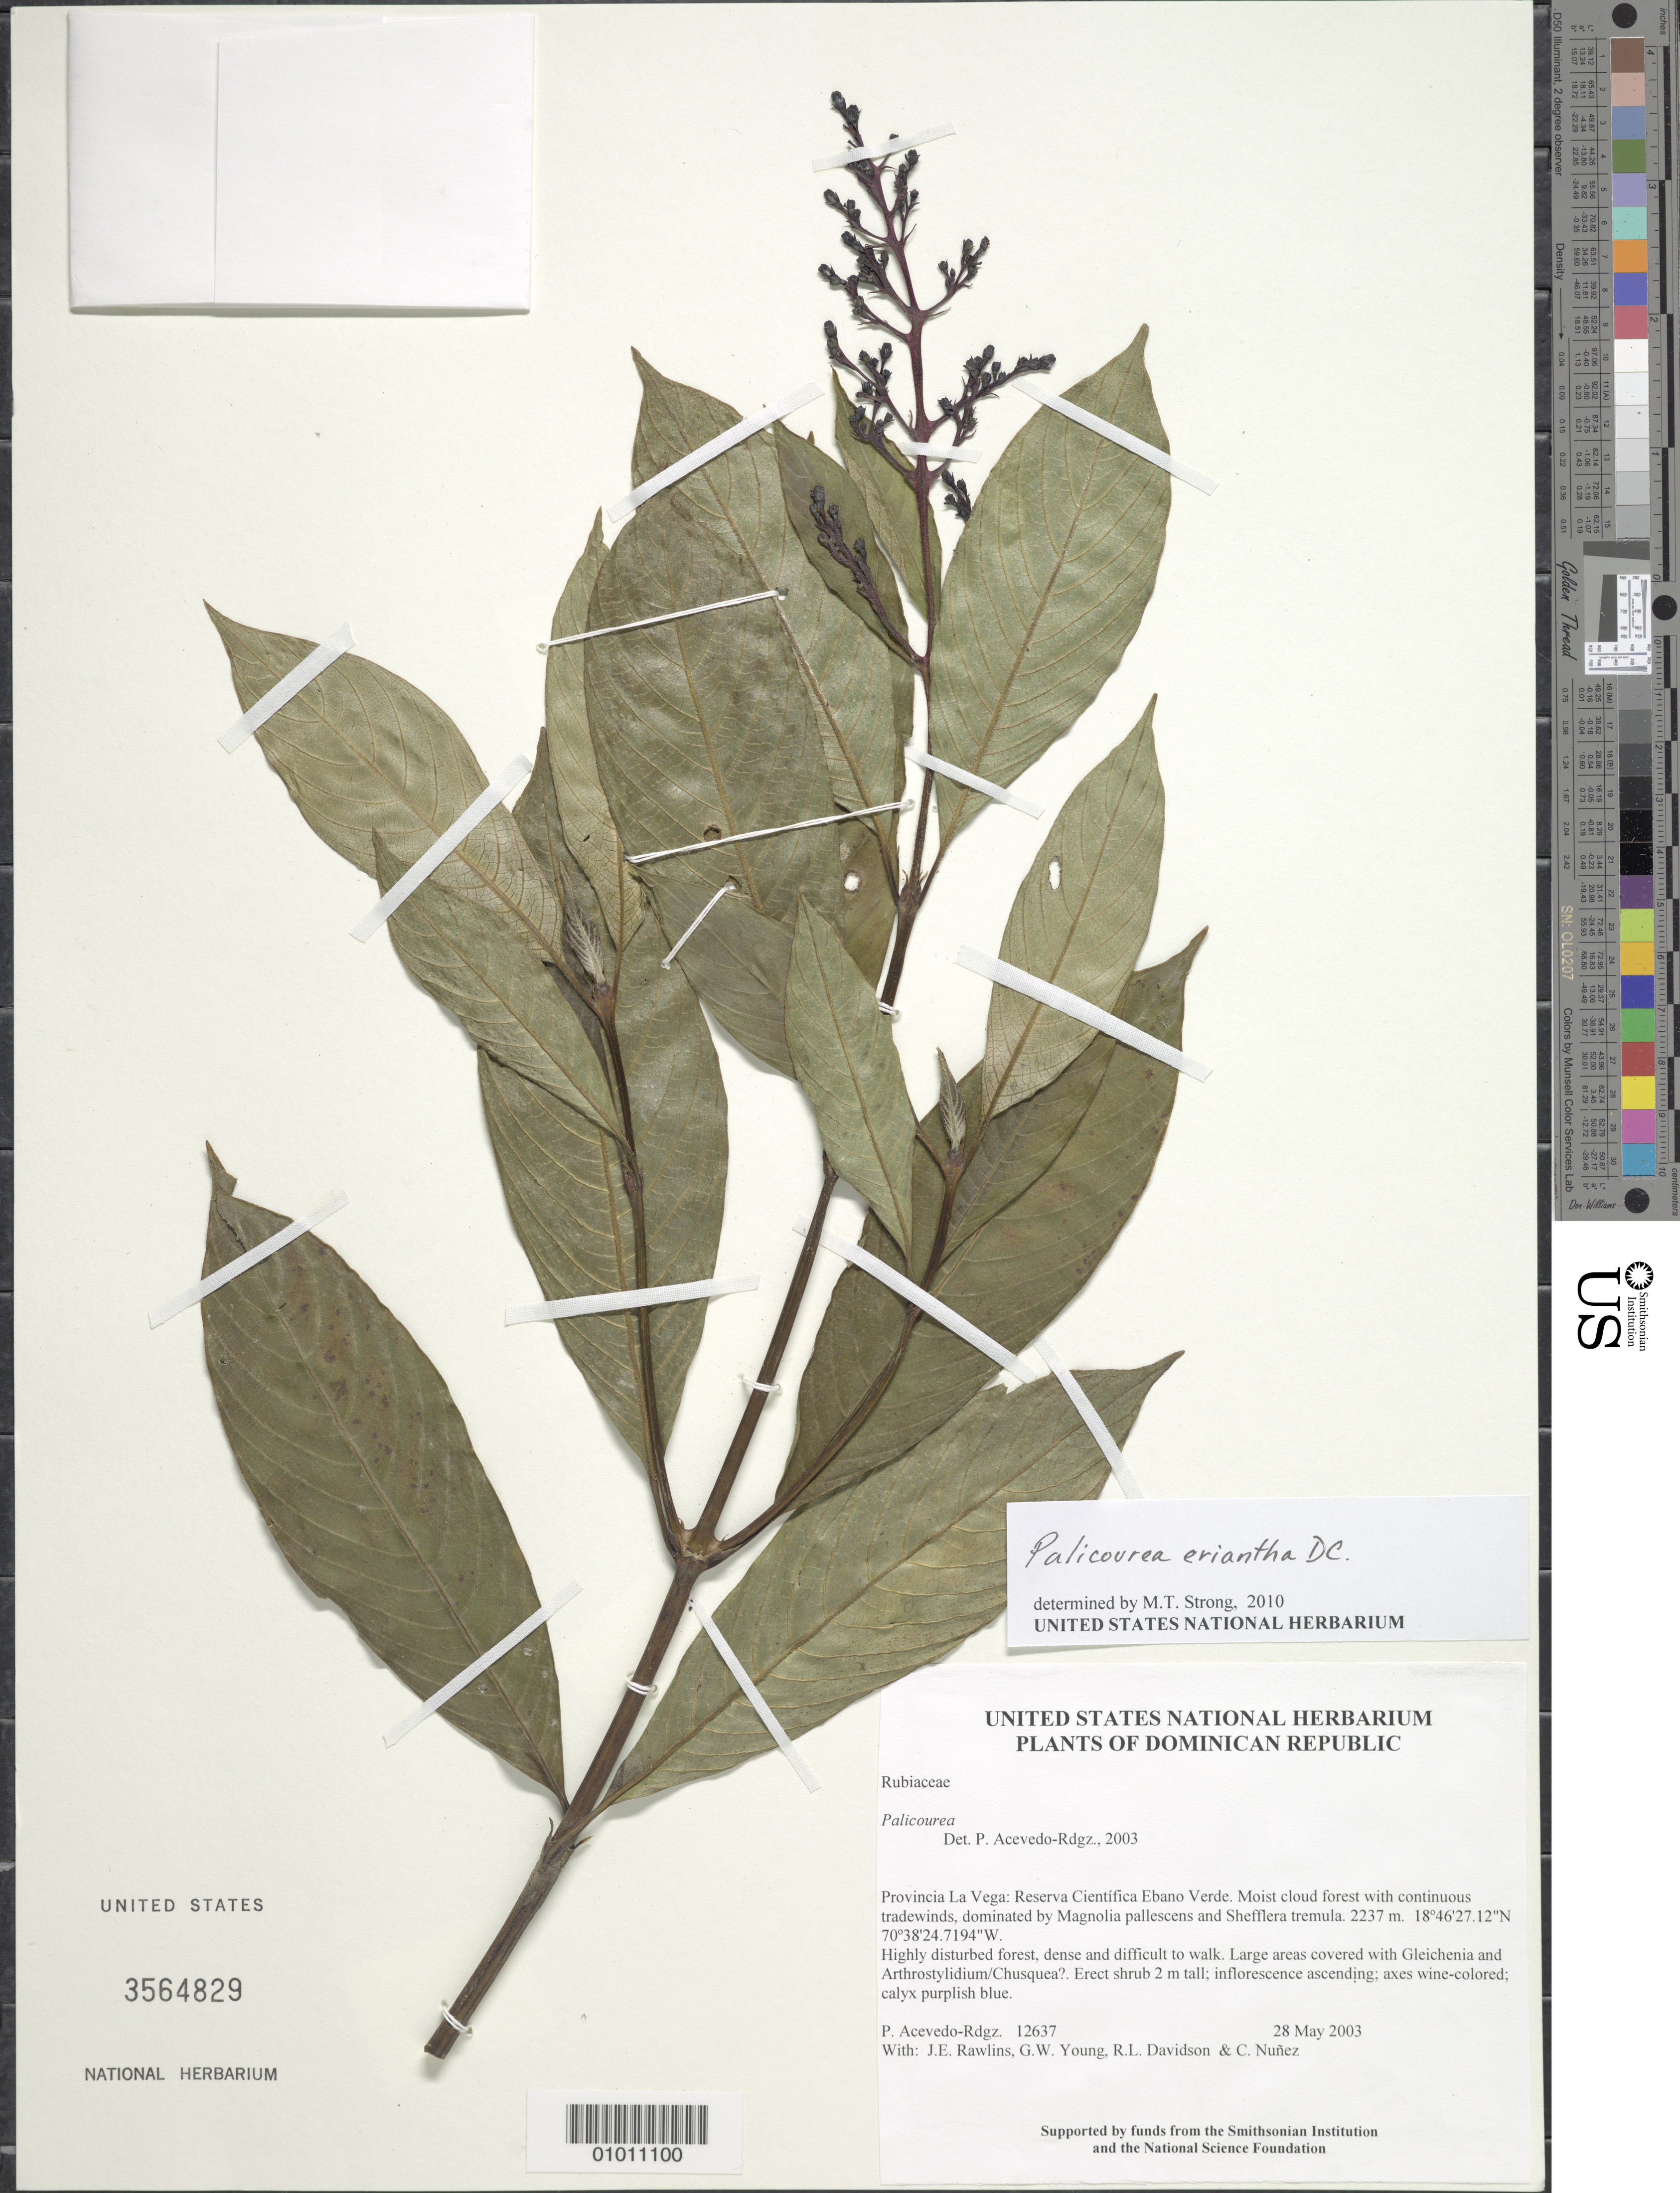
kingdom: Plantae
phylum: Tracheophyta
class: Magnoliopsida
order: Gentianales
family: Rubiaceae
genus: Palicourea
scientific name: Palicourea eriantha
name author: DC.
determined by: Strong, M. T., (US), Smithsonian Institution - National Museum of Natural History (UNITED STATES)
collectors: P. Acevedo-Rodr., J. Rawlins, G. Young, R. Davidson & C. Nunez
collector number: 12637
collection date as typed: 28 May 2003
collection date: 2003-05-28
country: Dominican Republic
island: Hispaniola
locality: Provincia La Vega: Reserva Científica Ebano Verde. Moist cloud forest with continuous tradewinds, dominated by Magnolia pallescens and Shefflera tremula.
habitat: Highly disturbed forest, dense and difficult to walk. Large areas covered with Gleichenia and Arthrostylidium/Chusquea?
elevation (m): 2237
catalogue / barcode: US 3564829